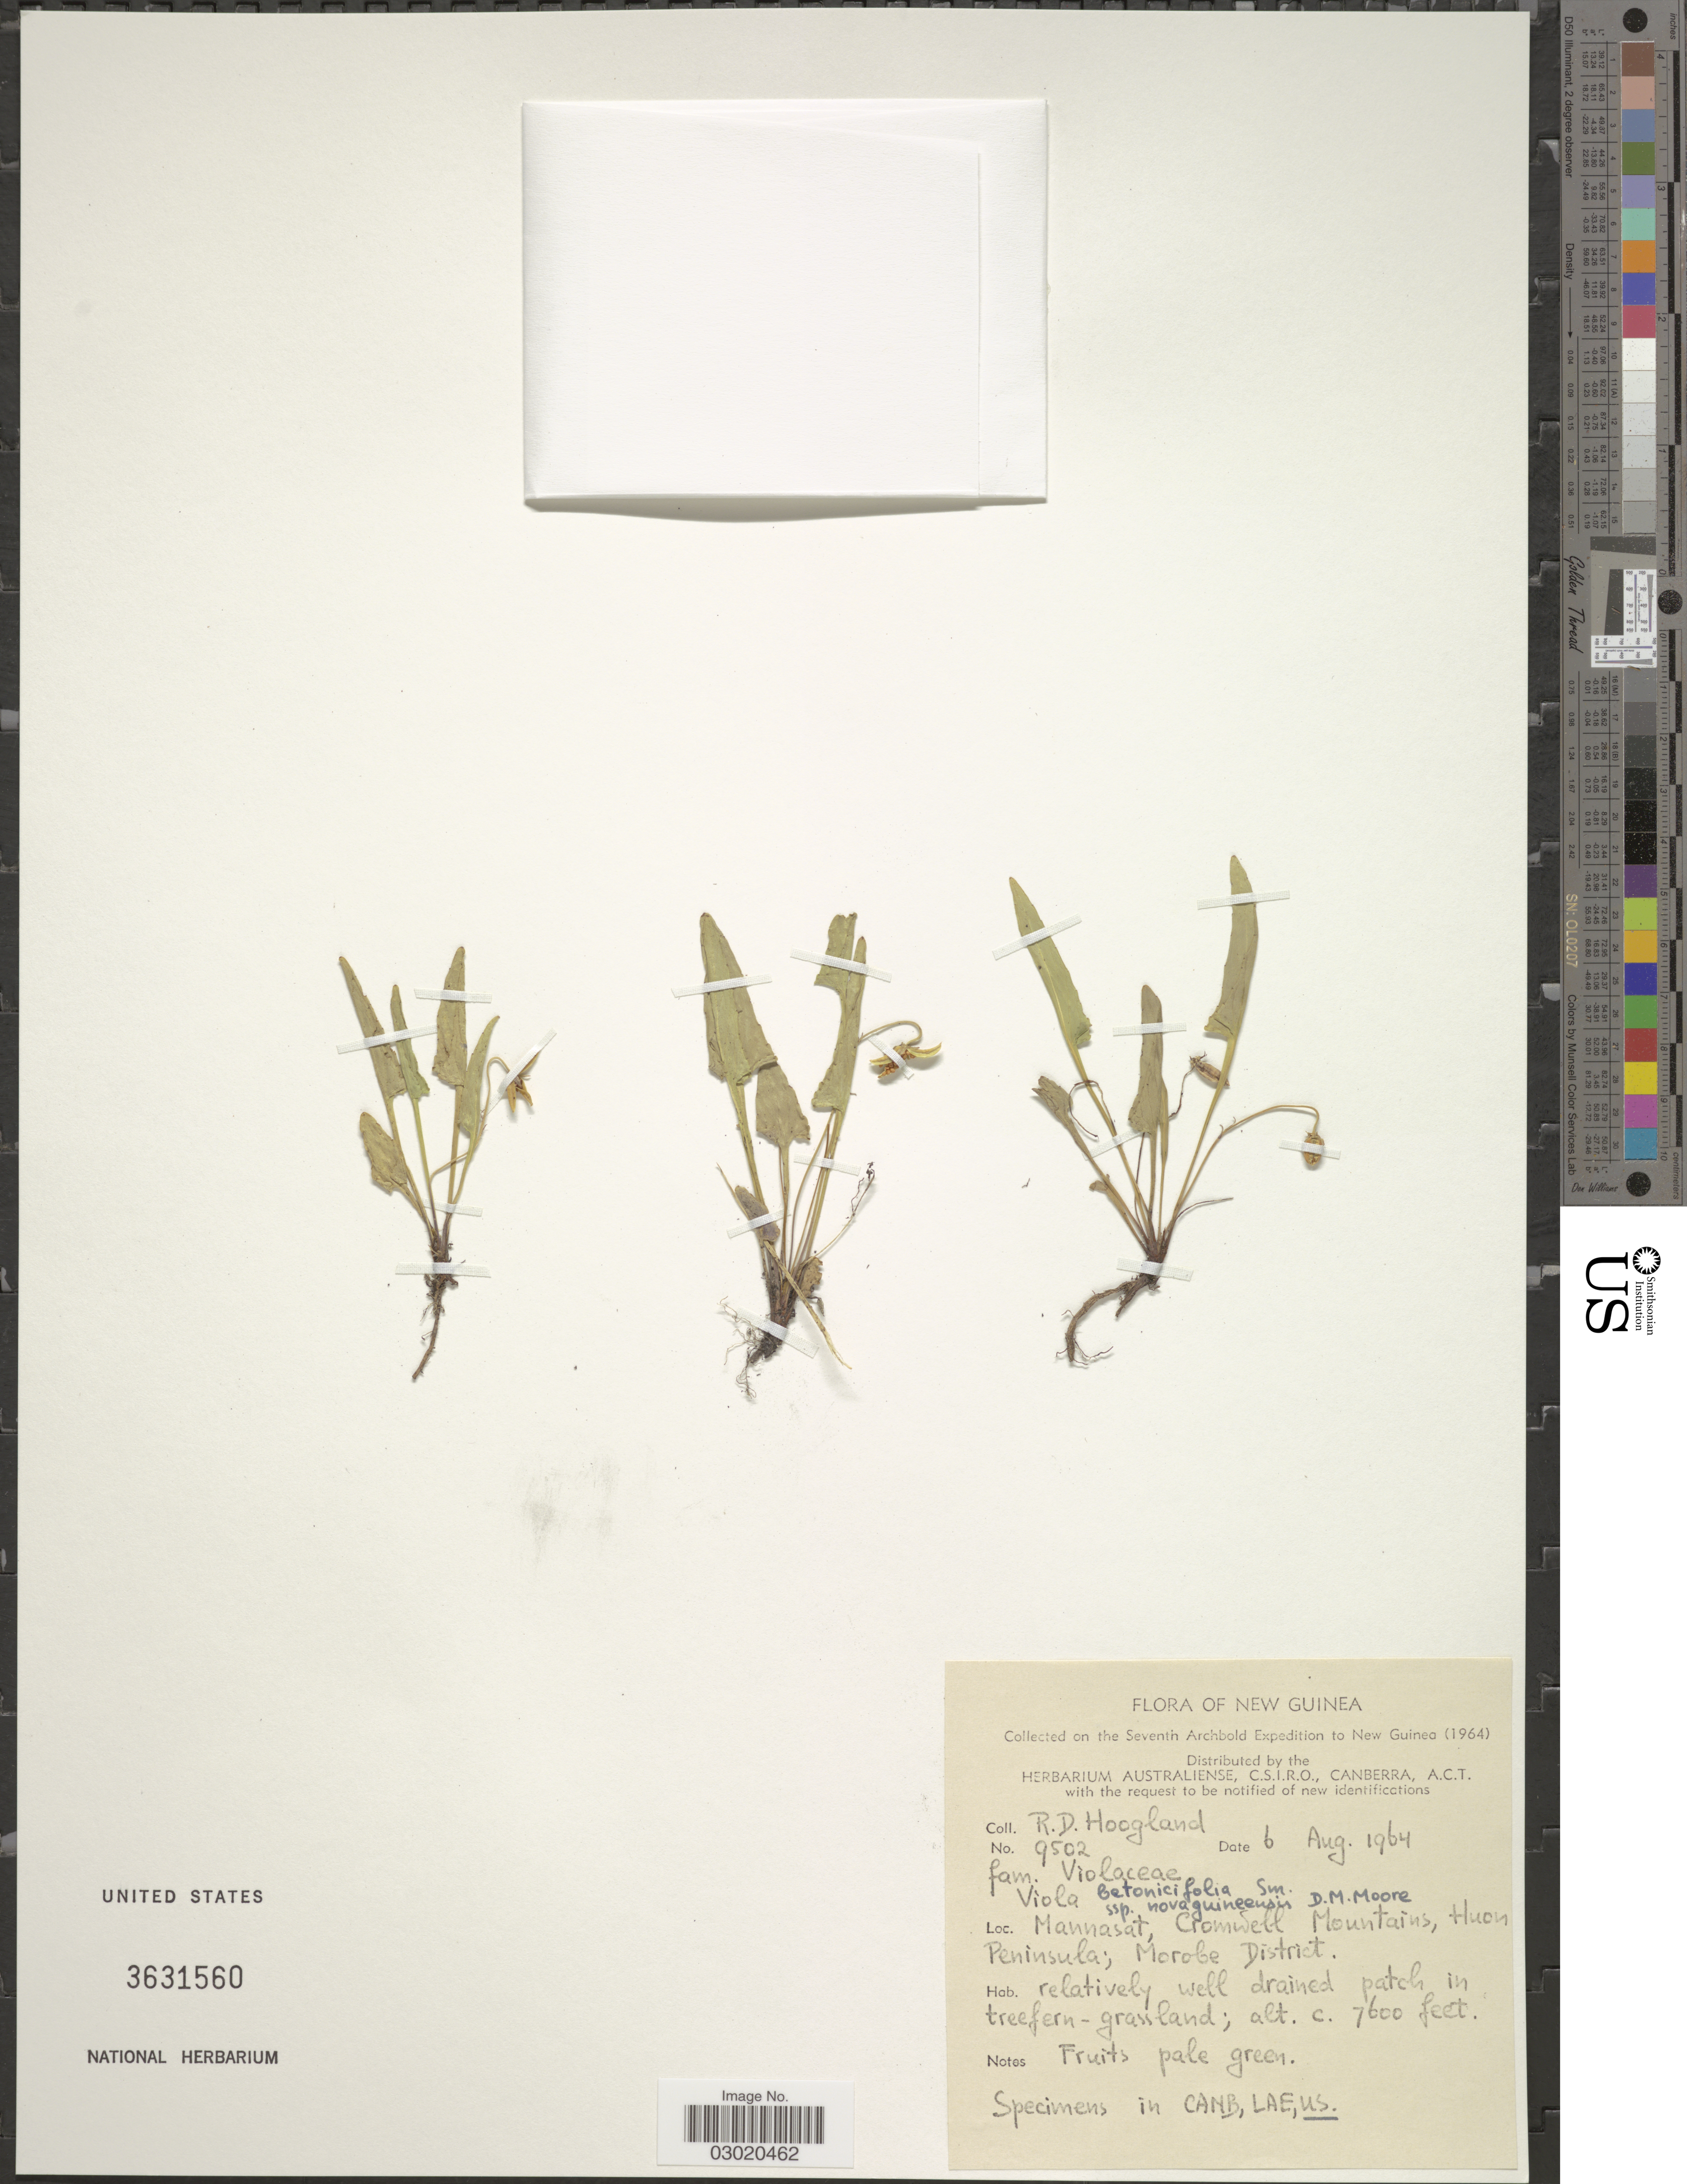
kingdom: Plantae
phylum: Tracheophyta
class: Magnoliopsida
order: Malpighiales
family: Violaceae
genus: Viola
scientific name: Viola betonicifolia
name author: Sm.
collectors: R. D. Hoogland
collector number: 9502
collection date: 1964-08-06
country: Papua New Guinea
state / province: Morobe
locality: New Guinea. Mannasat, Cromwell Mountains, Huon Peninsula; Morobe District.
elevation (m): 2316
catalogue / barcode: US 3631560